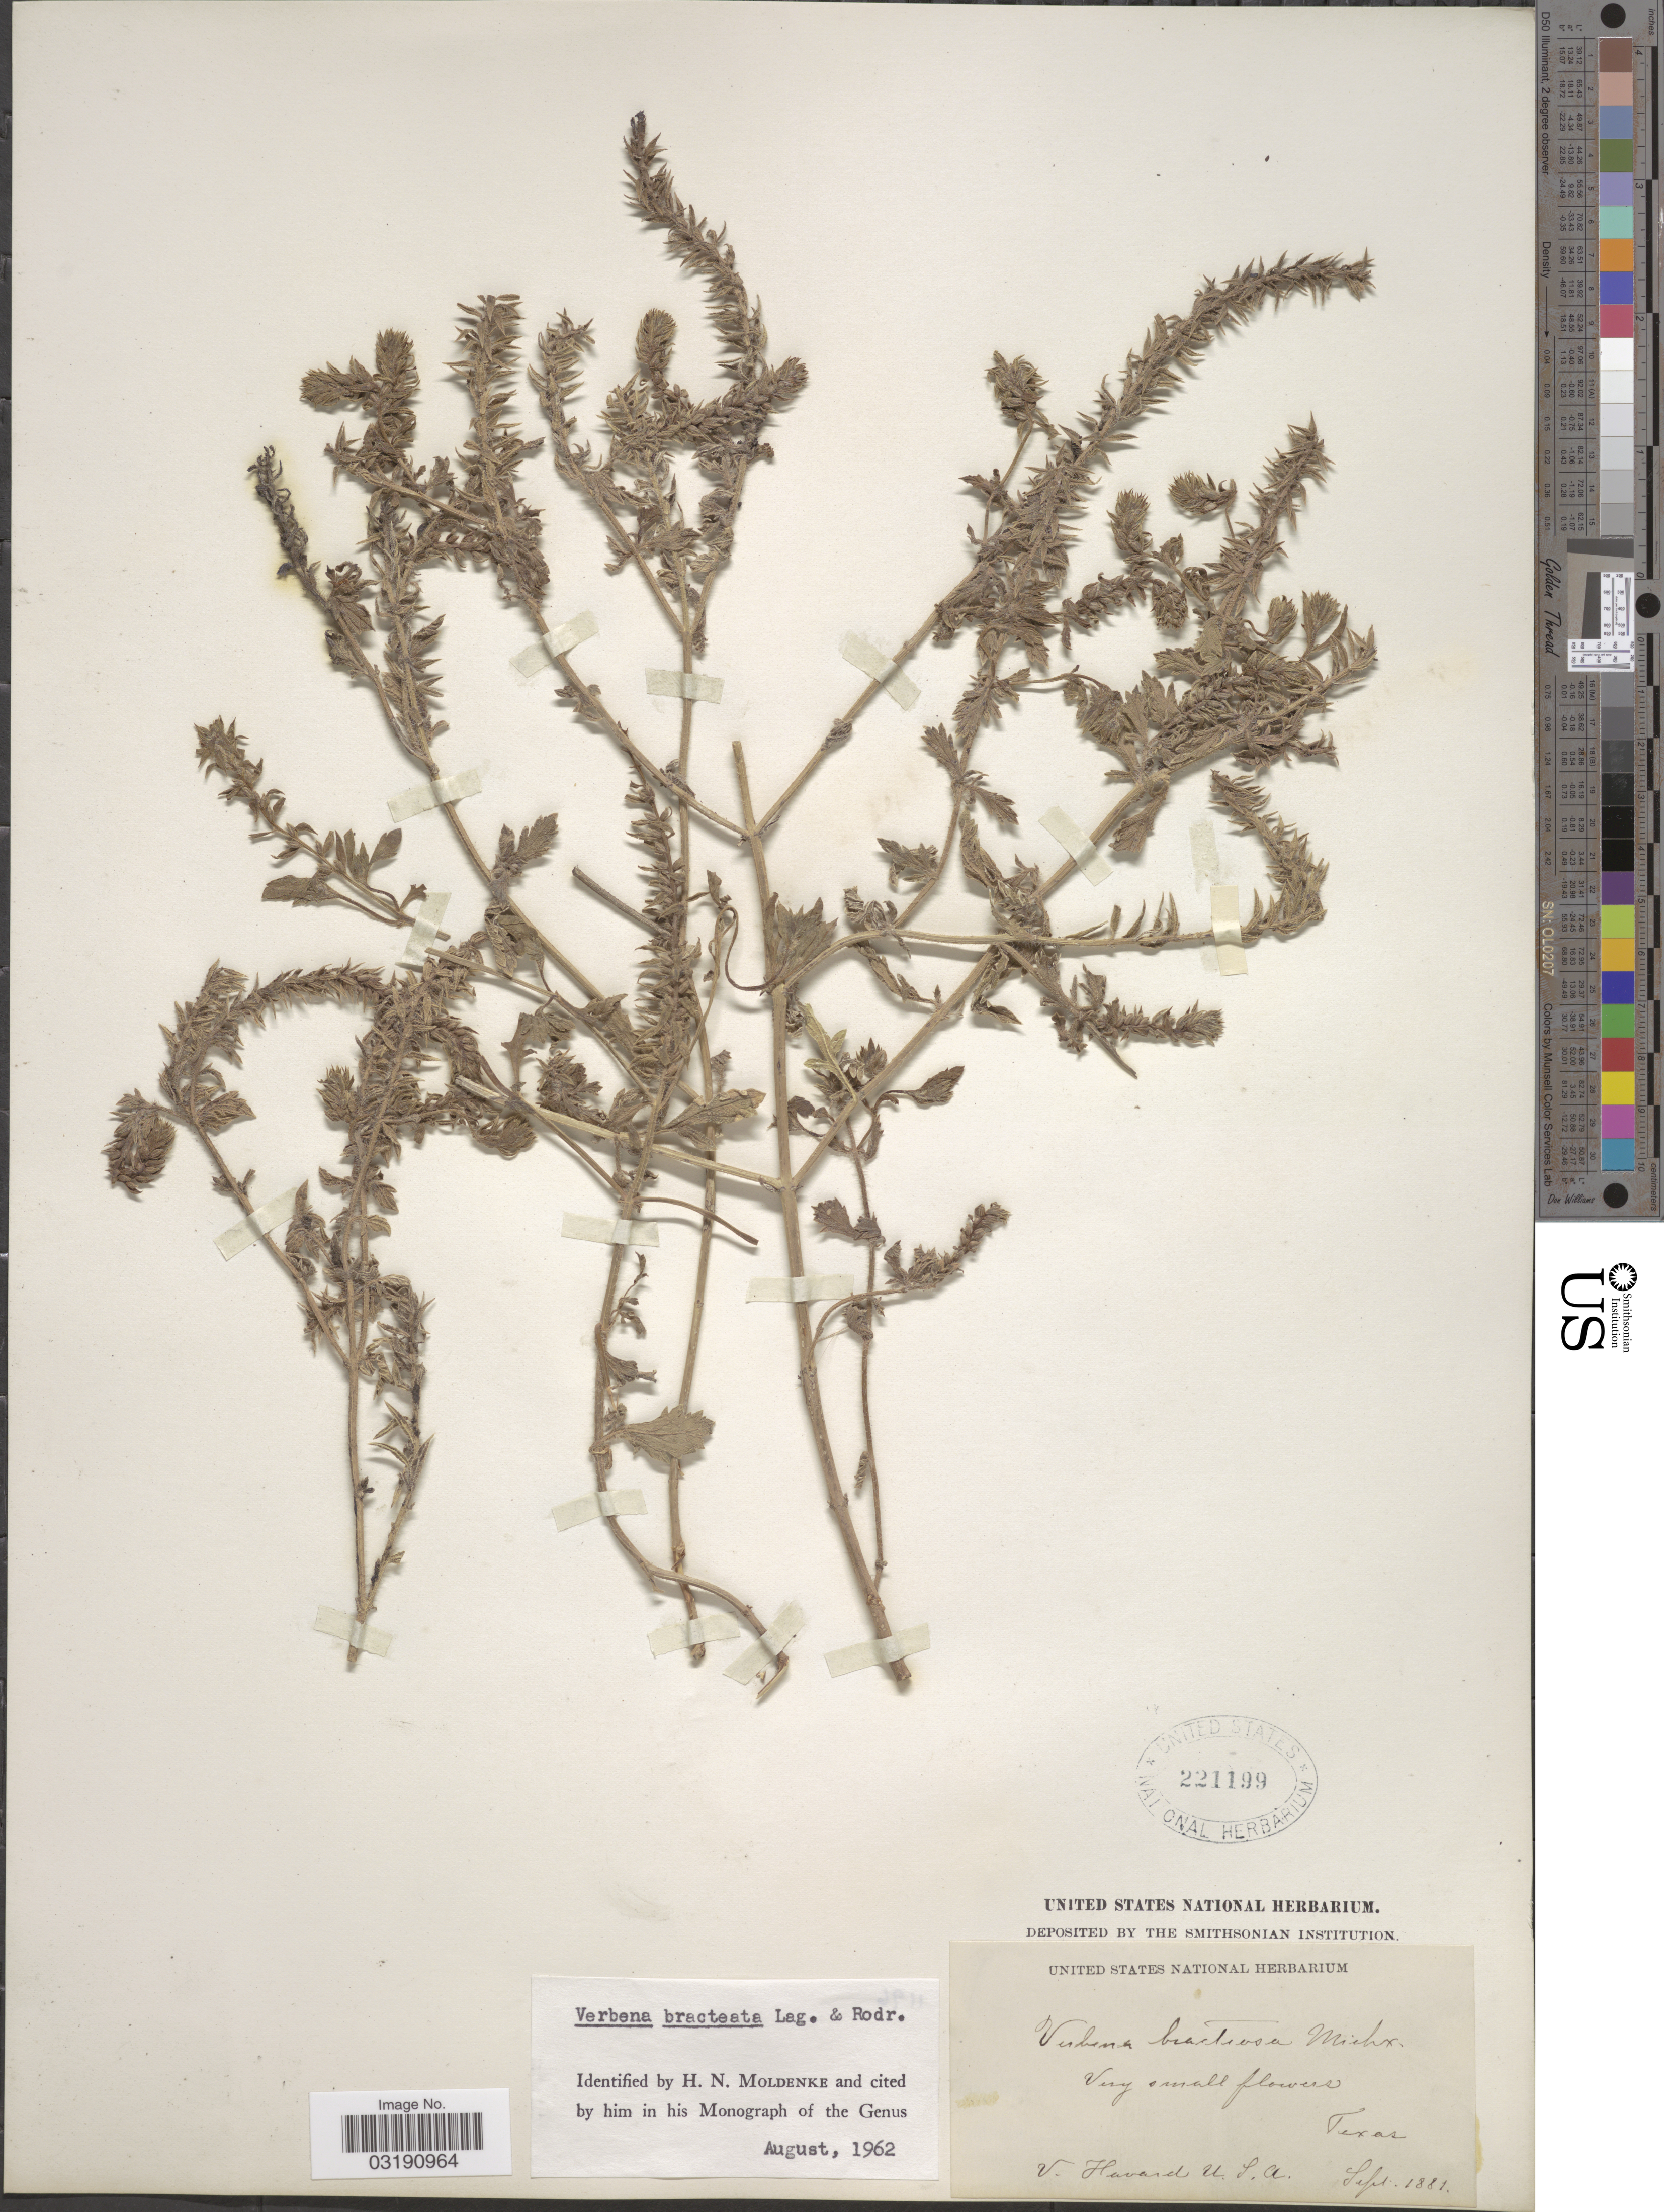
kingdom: Plantae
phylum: Tracheophyta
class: Magnoliopsida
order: Lamiales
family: Verbenaceae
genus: Verbena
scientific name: Verbena bracteata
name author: Cav. ex Lag. & Rodr.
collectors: V. Havard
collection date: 1881-09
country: United States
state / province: Texas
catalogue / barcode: US 221199